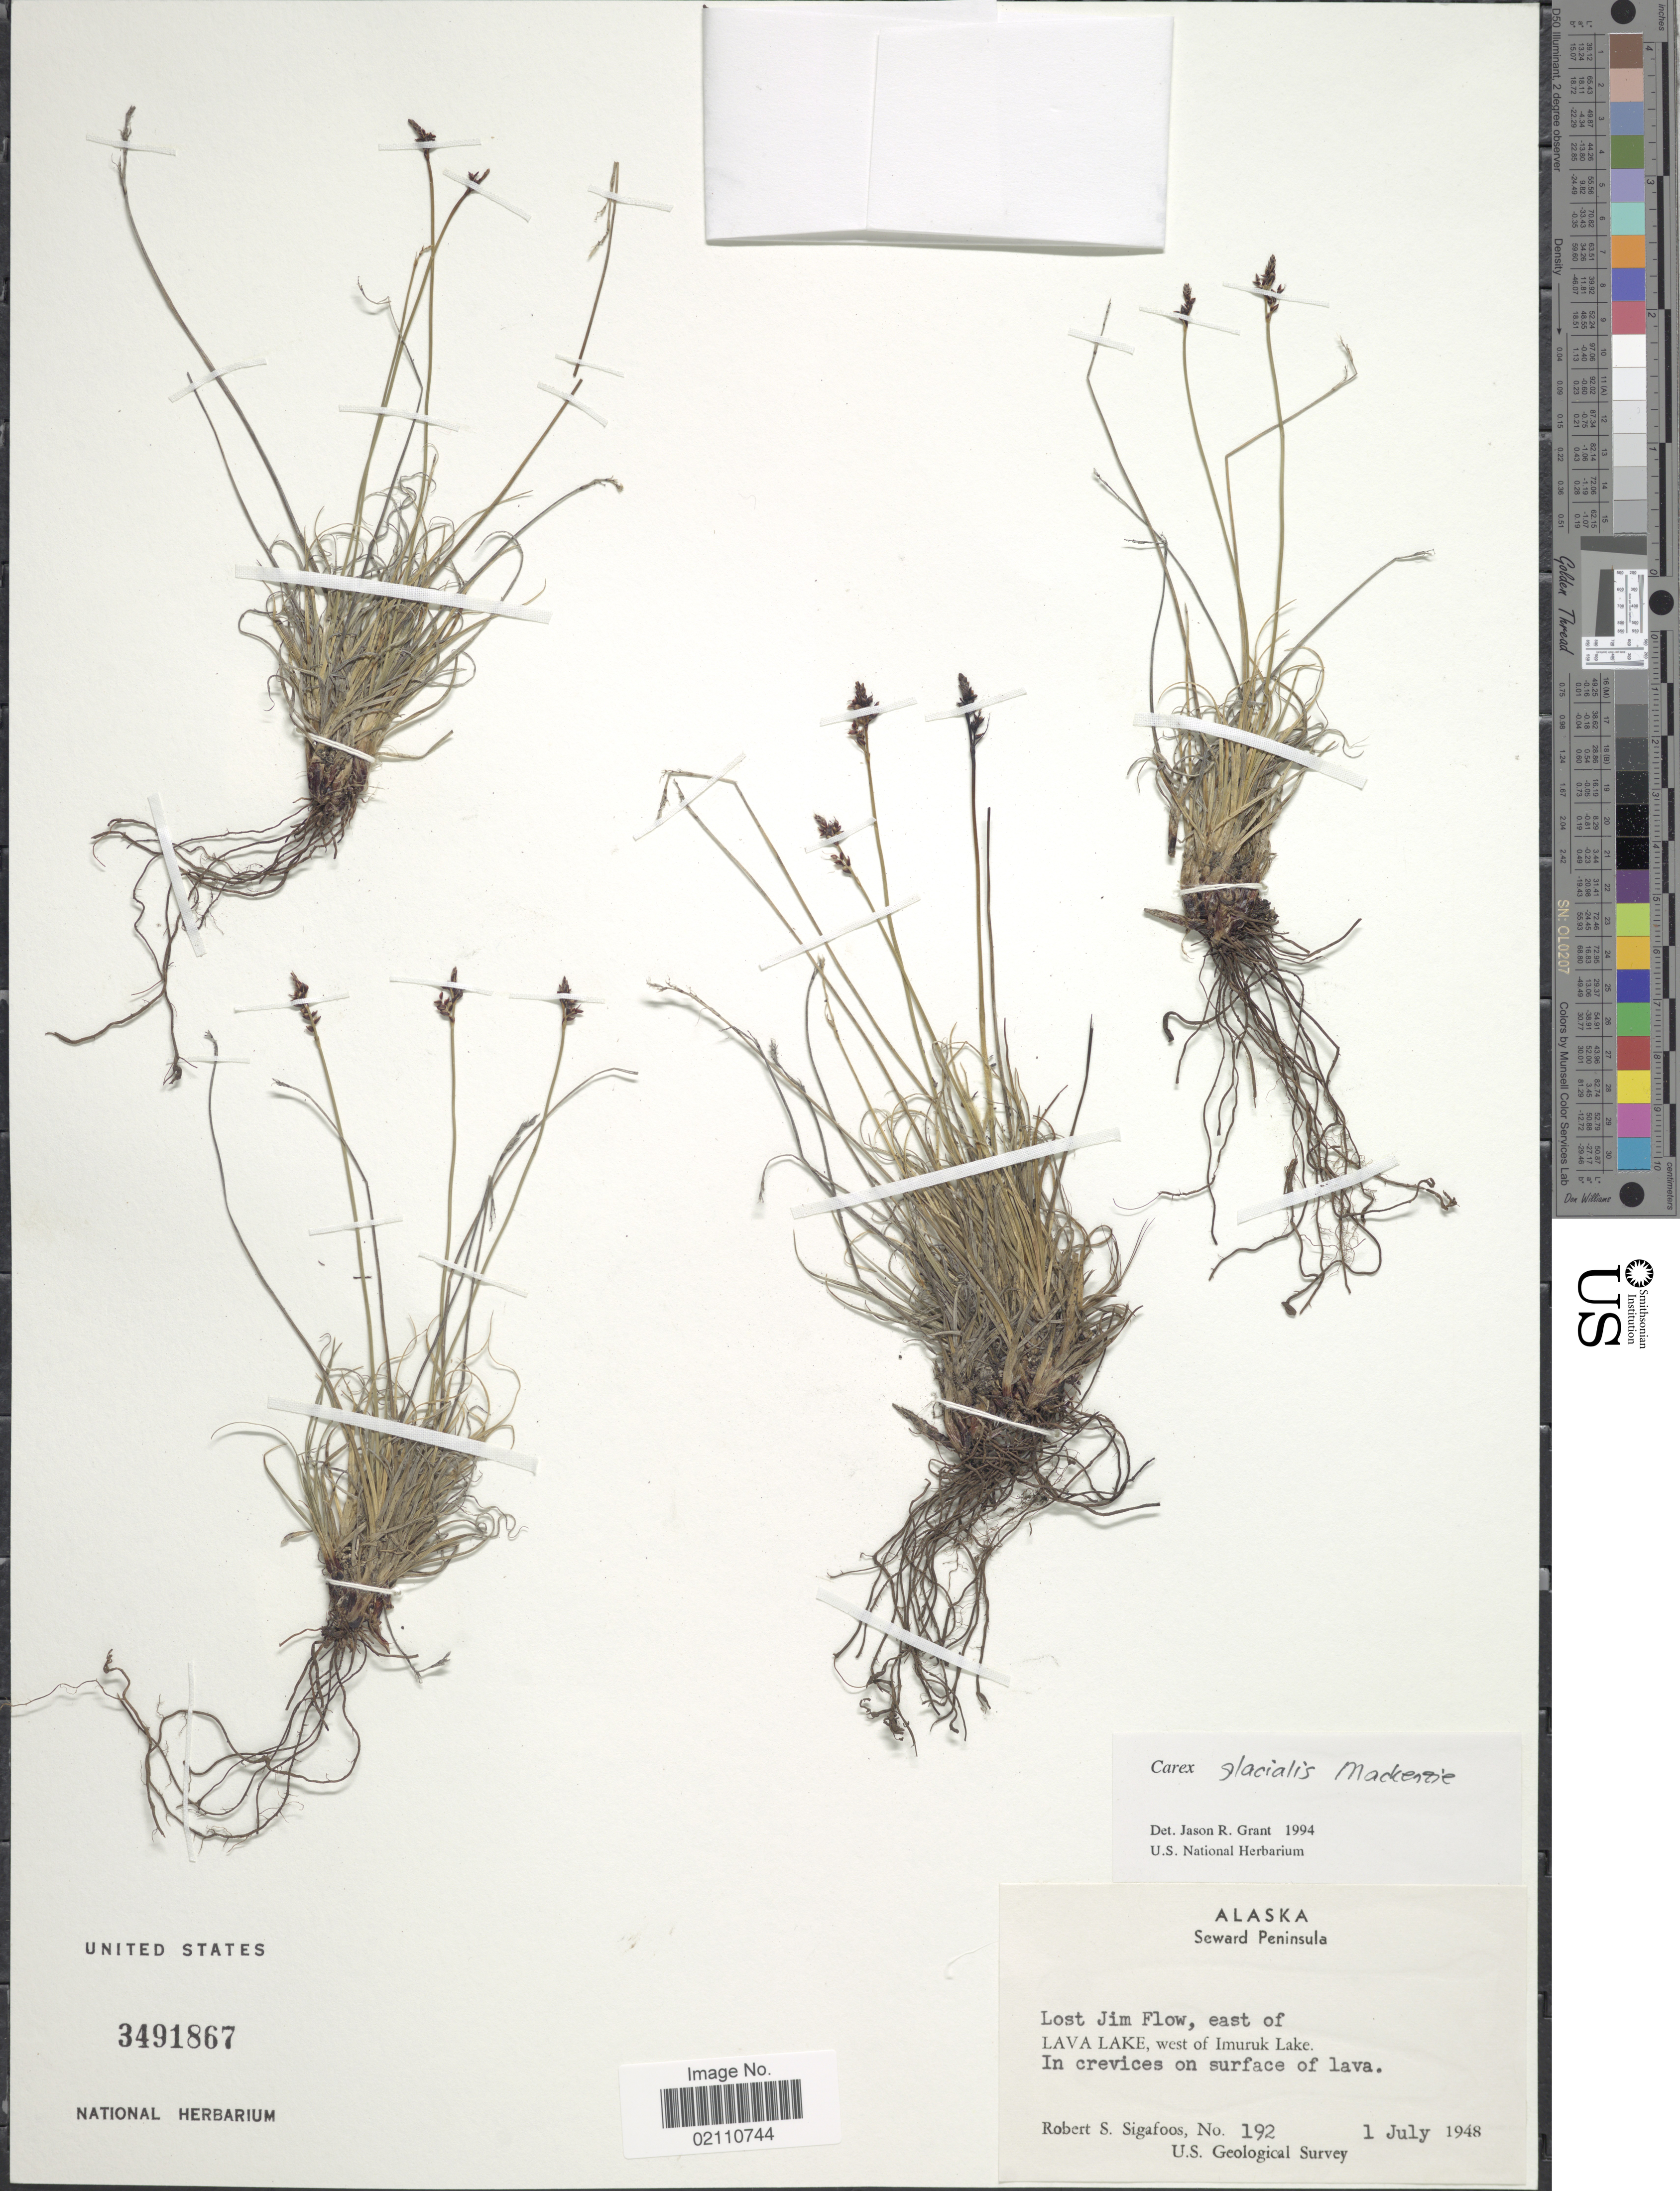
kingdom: Plantae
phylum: Tracheophyta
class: Liliopsida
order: Poales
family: Cyperaceae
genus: Carex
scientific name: Carex glacialis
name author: Mack.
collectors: R. Sigafoos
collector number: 192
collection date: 1948-07-07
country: United States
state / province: Alaska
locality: Seward Peninsula, Lost Jim Flow, east of Lava Lake, west of Imuruk Lake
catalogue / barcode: US 3491867